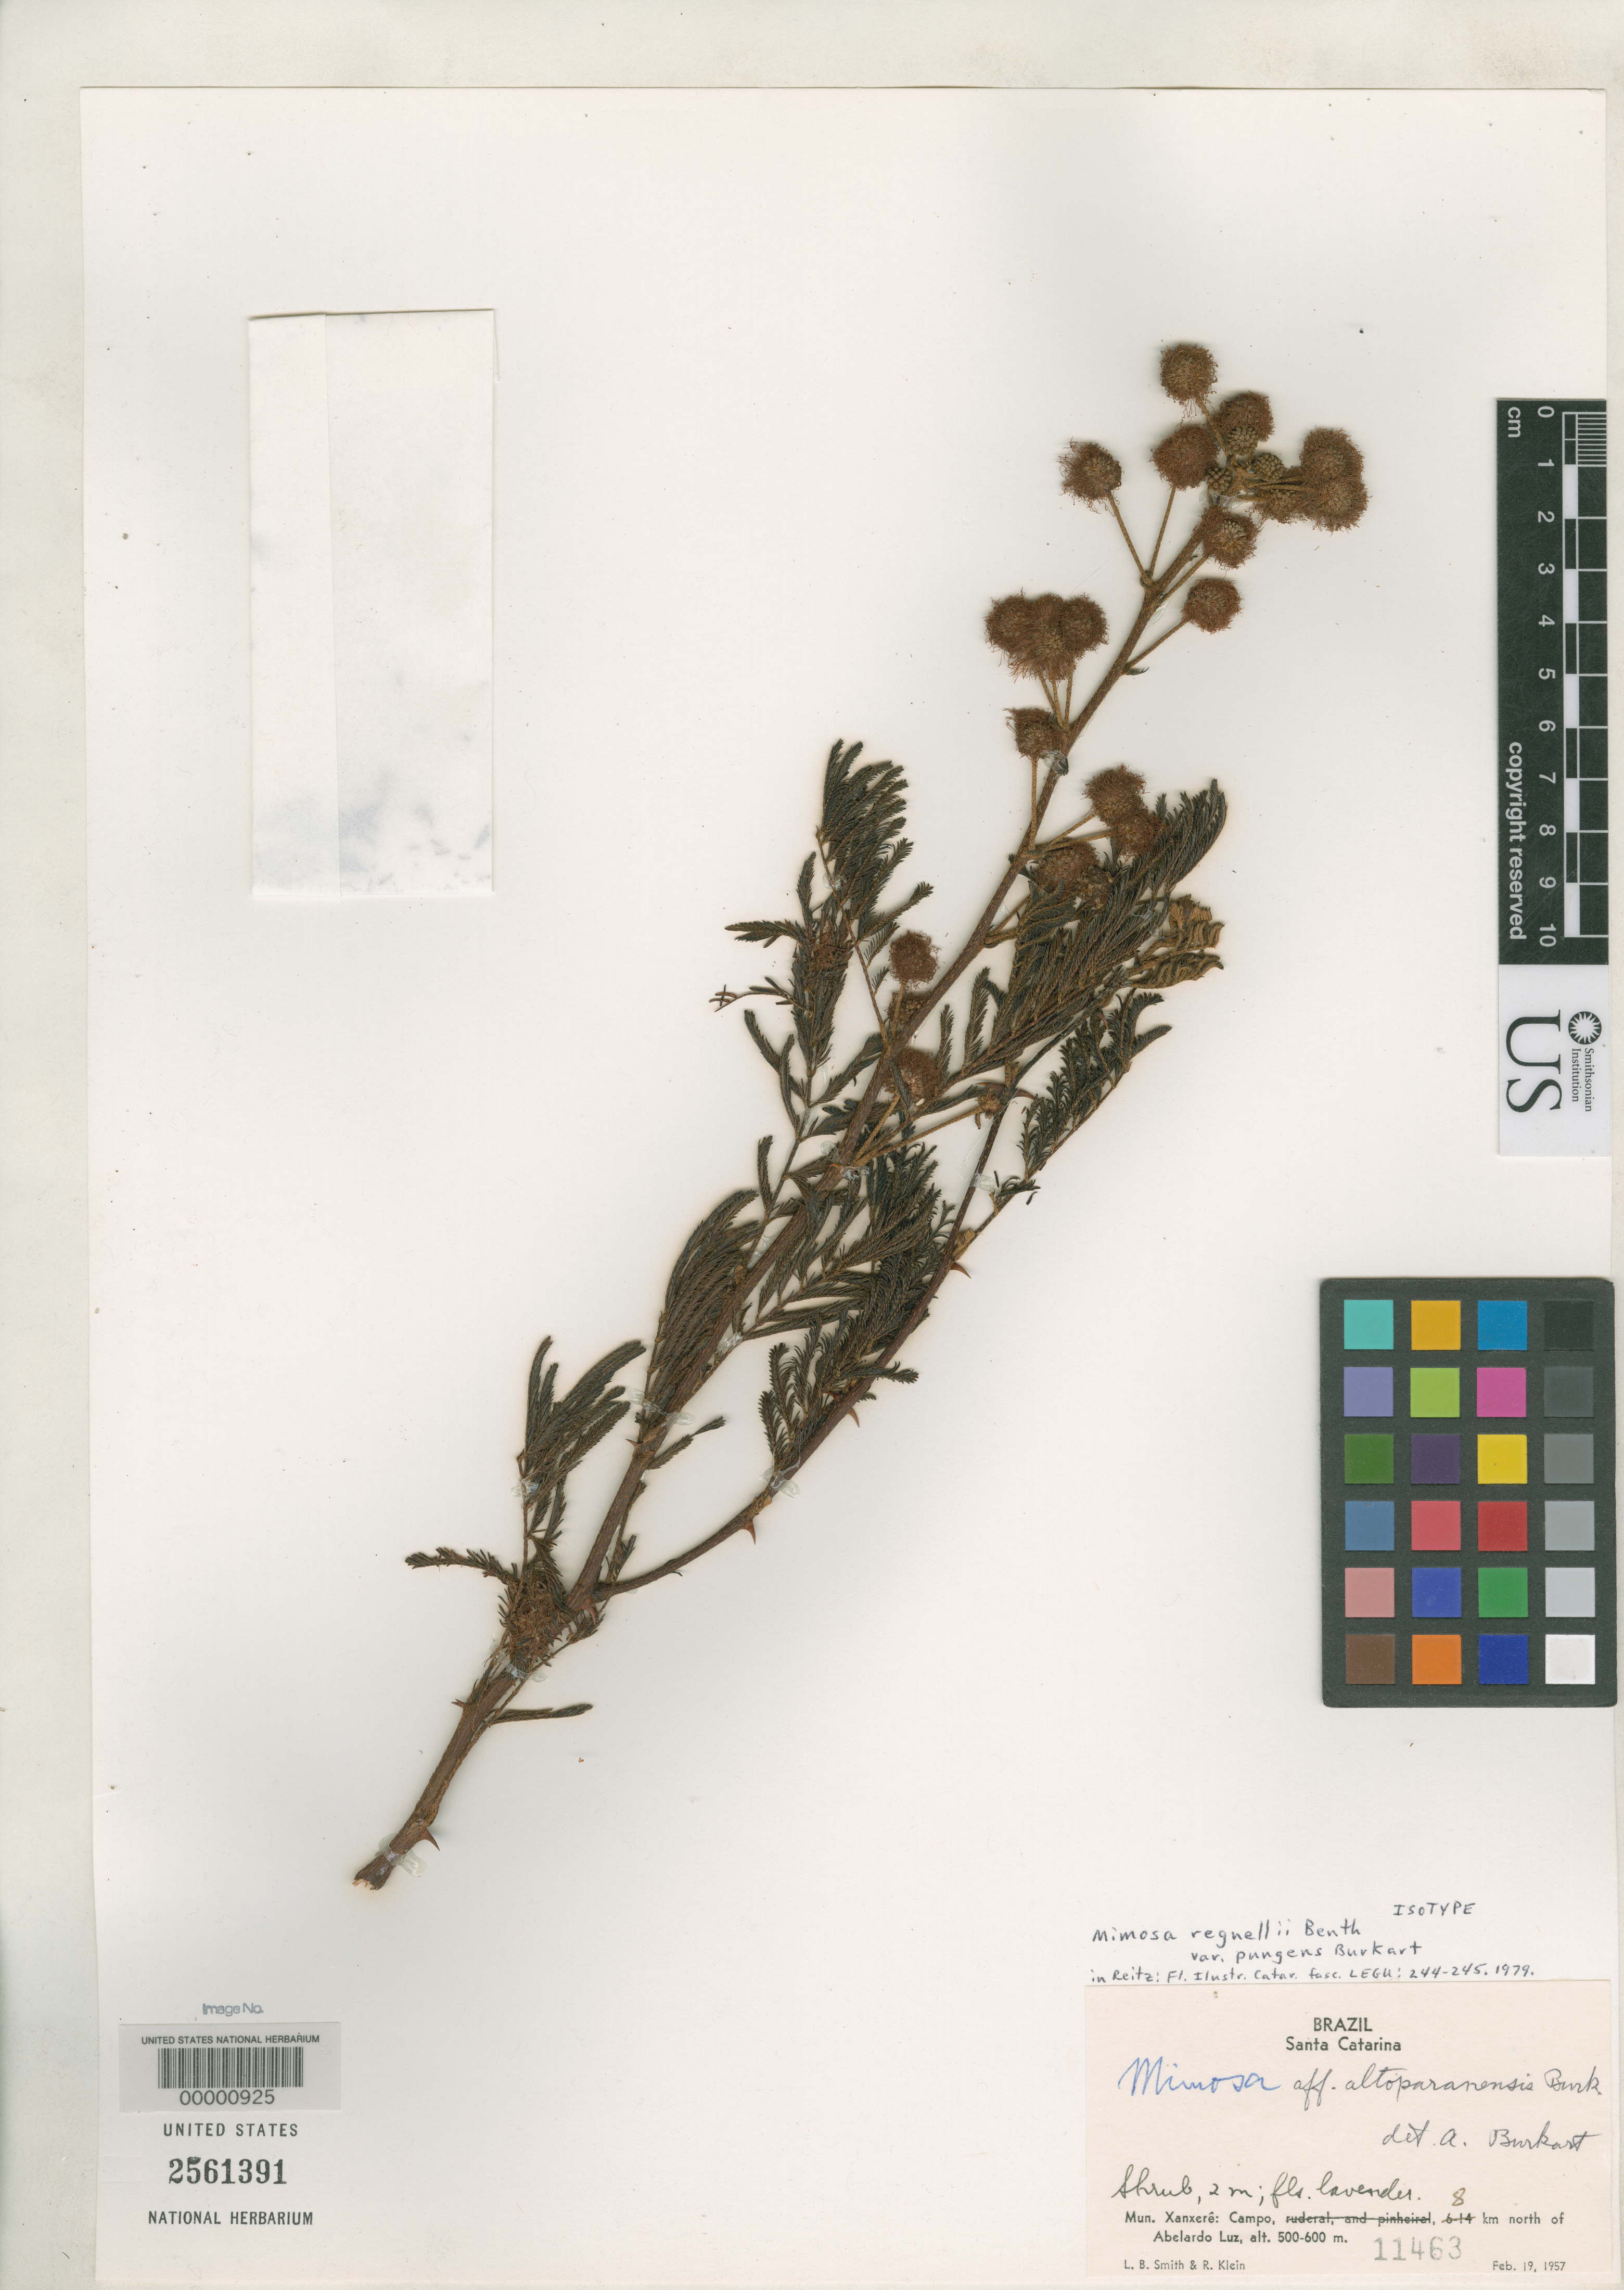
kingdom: Plantae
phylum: Tracheophyta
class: Magnoliopsida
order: Fabales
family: Fabaceae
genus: Mimosa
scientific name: Mimosa regnellii var. pungens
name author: Burkart in Reitz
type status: Isotype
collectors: L. Smith & R. M. Klein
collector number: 11463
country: Brazil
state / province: Santa Catarina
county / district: Xanxerê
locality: Abelardo Luz.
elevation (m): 500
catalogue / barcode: US 2561391